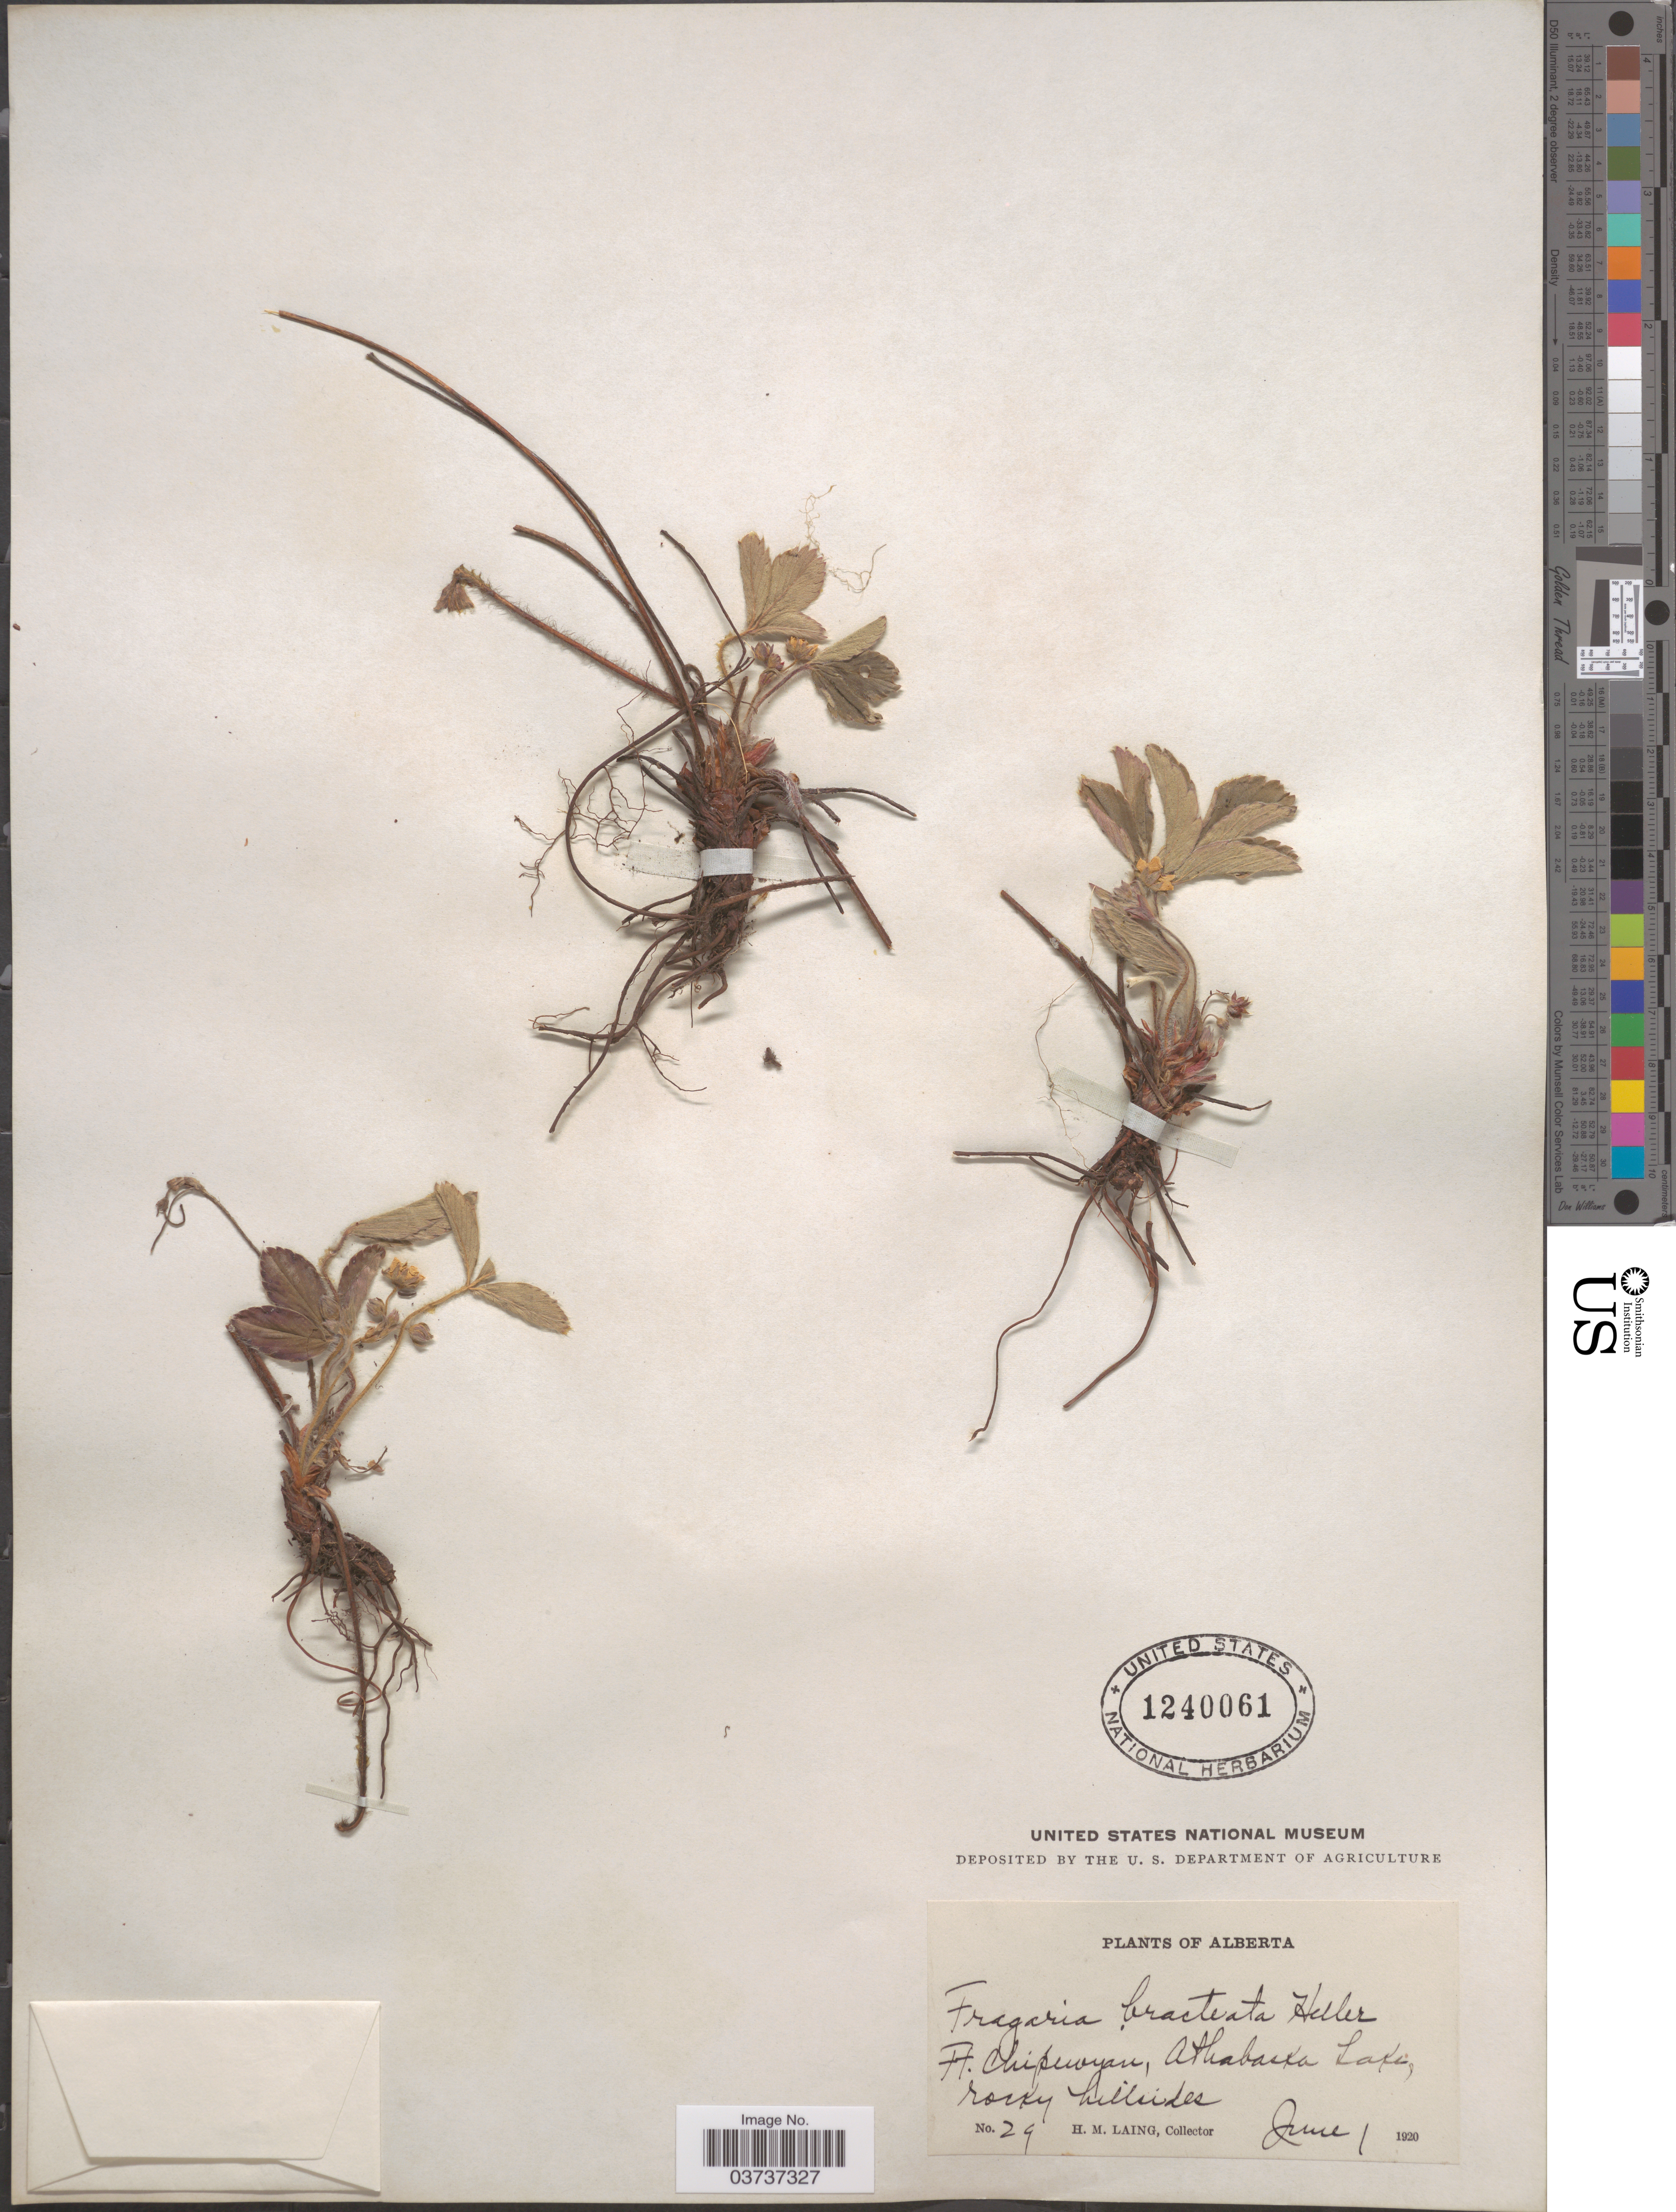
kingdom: Plantae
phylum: Tracheophyta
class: Magnoliopsida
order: Rosales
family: Rosaceae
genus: Fragaria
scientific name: Fragaria vesca subsp. bracteata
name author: L.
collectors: H. Laing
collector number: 29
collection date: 1920-06-01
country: Canada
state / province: Alberta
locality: Ft. Chipewyan, Athabaska Lake.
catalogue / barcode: US 1240061